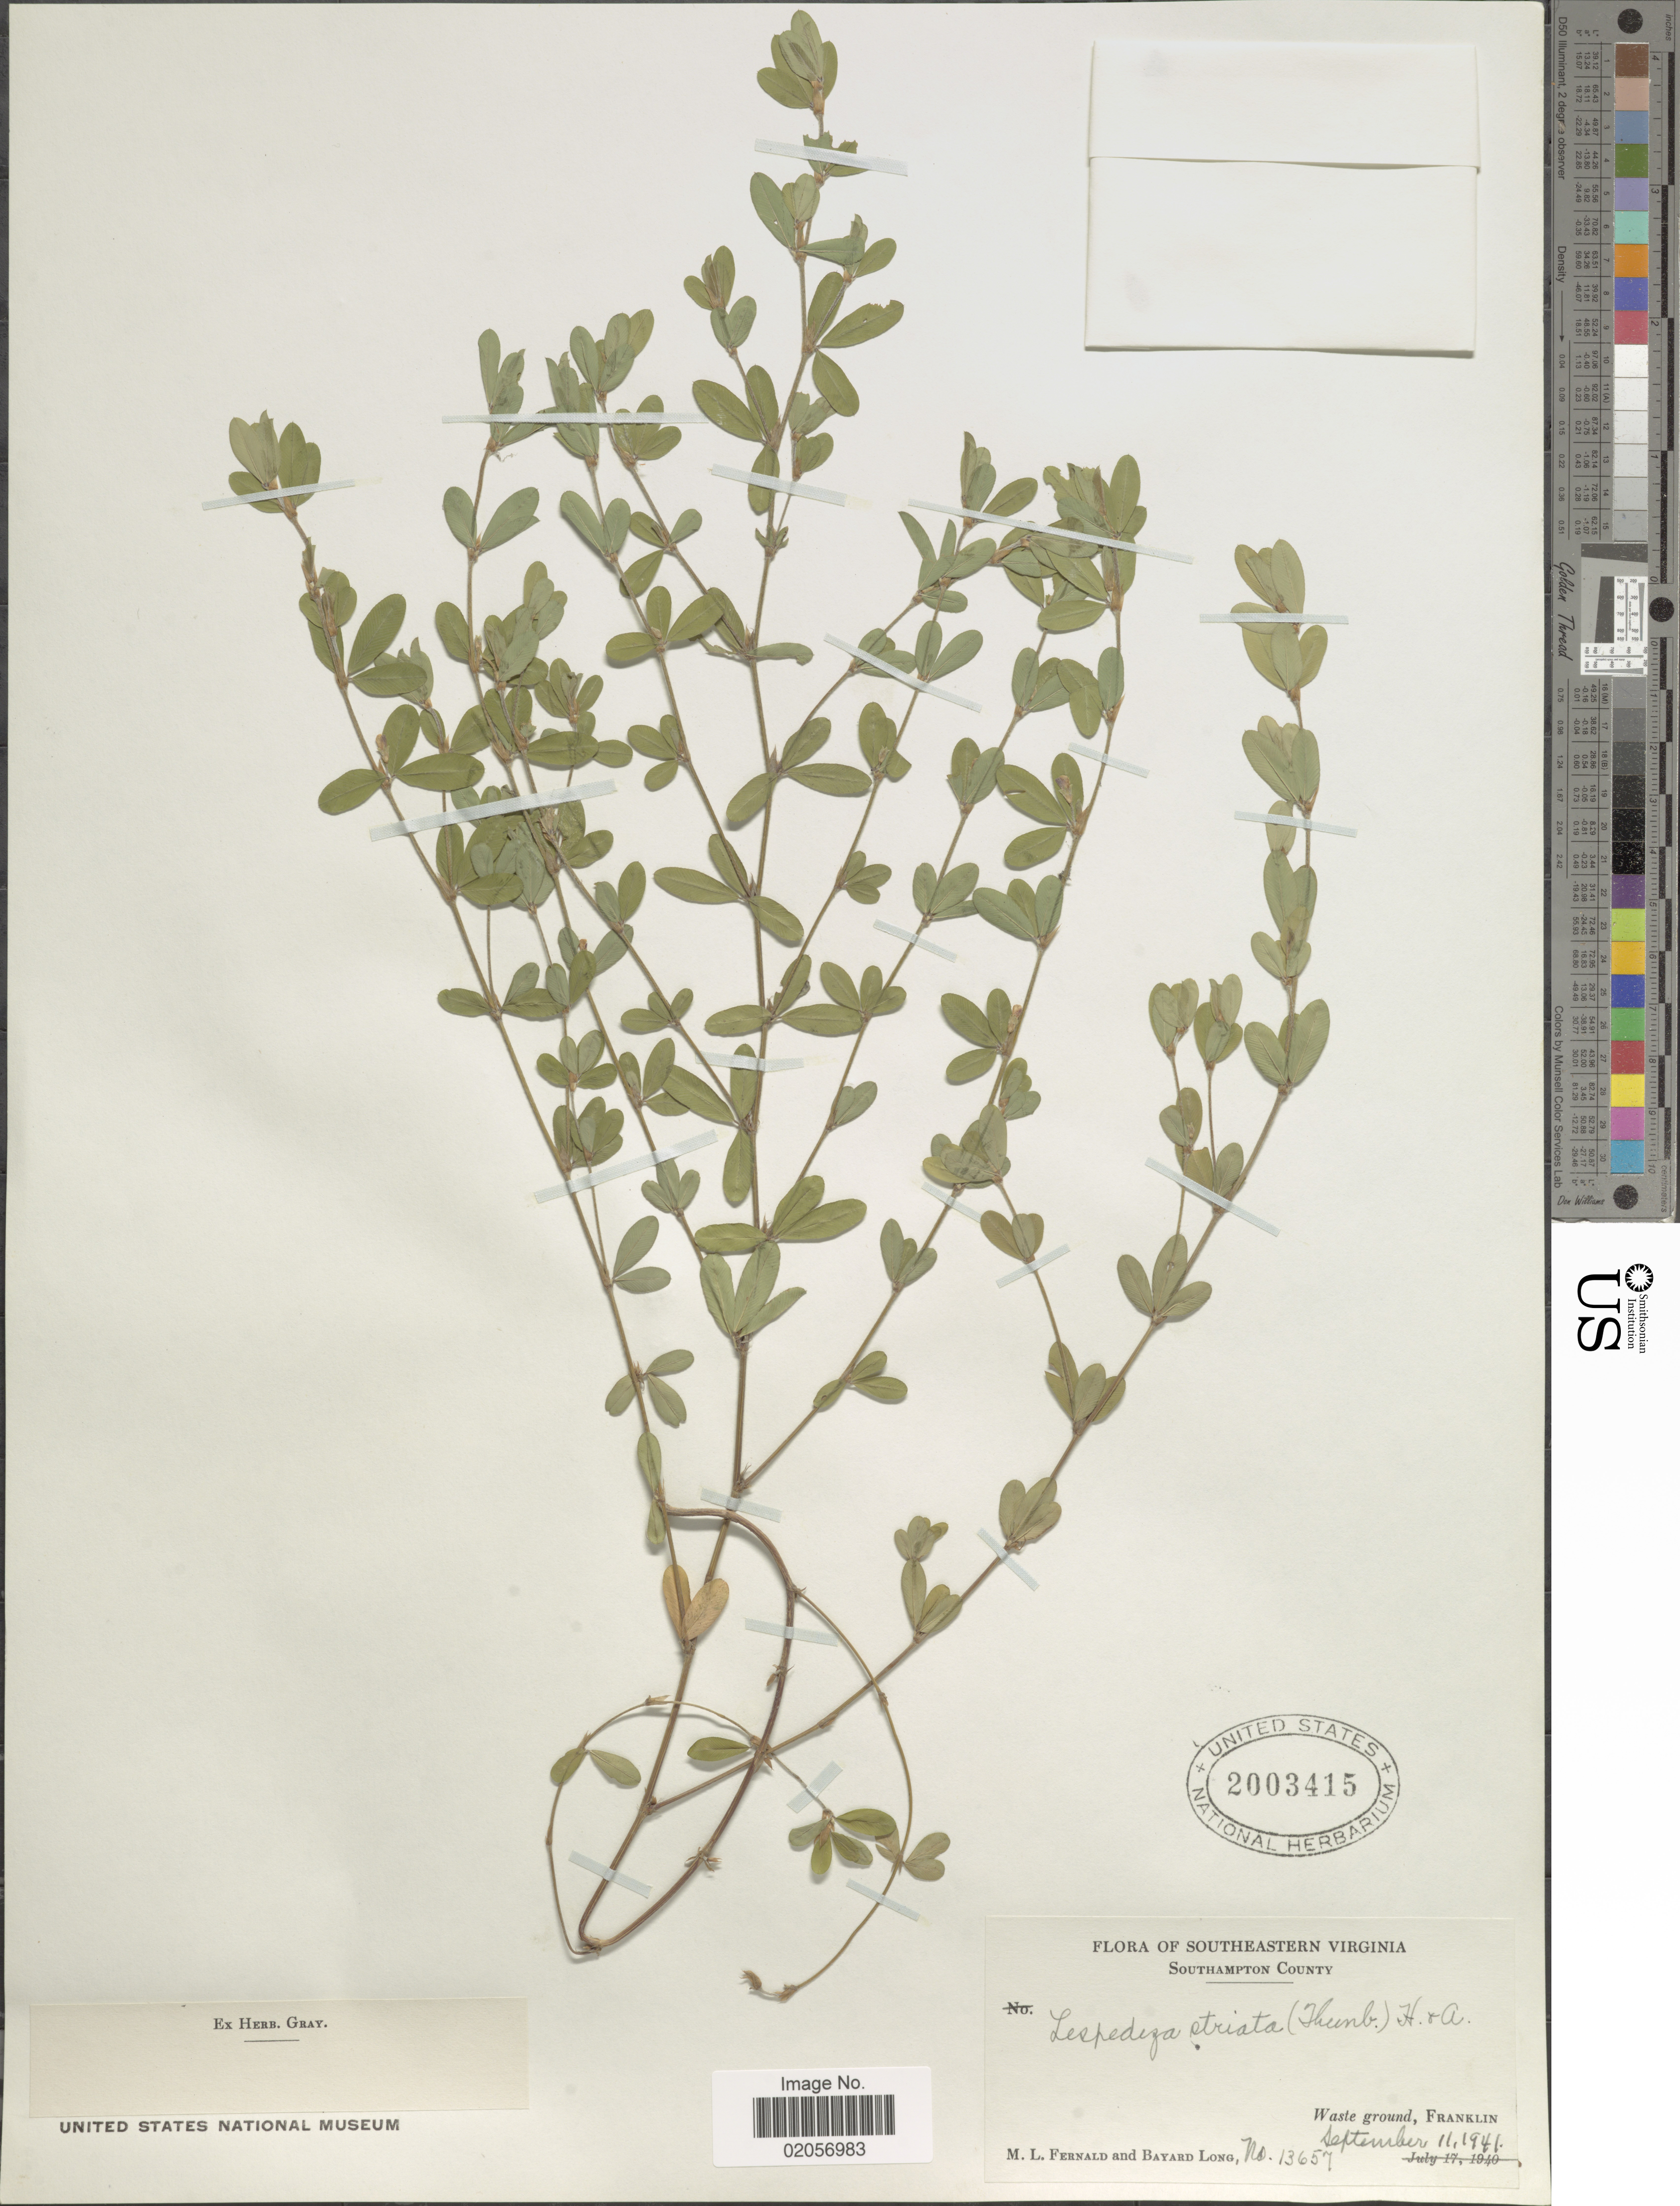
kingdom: Plantae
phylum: Tracheophyta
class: Magnoliopsida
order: Fabales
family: Fabaceae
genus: Kummerowia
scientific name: Kummerowia striata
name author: (Thunb.) Schindl.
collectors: M. L. Fernald & B. H. Long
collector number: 13657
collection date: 1941-09-11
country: United States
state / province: Virginia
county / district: Southampton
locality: Southeastern Virginia, Southampton County, Waste grounds, Franklin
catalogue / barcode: US 2003415